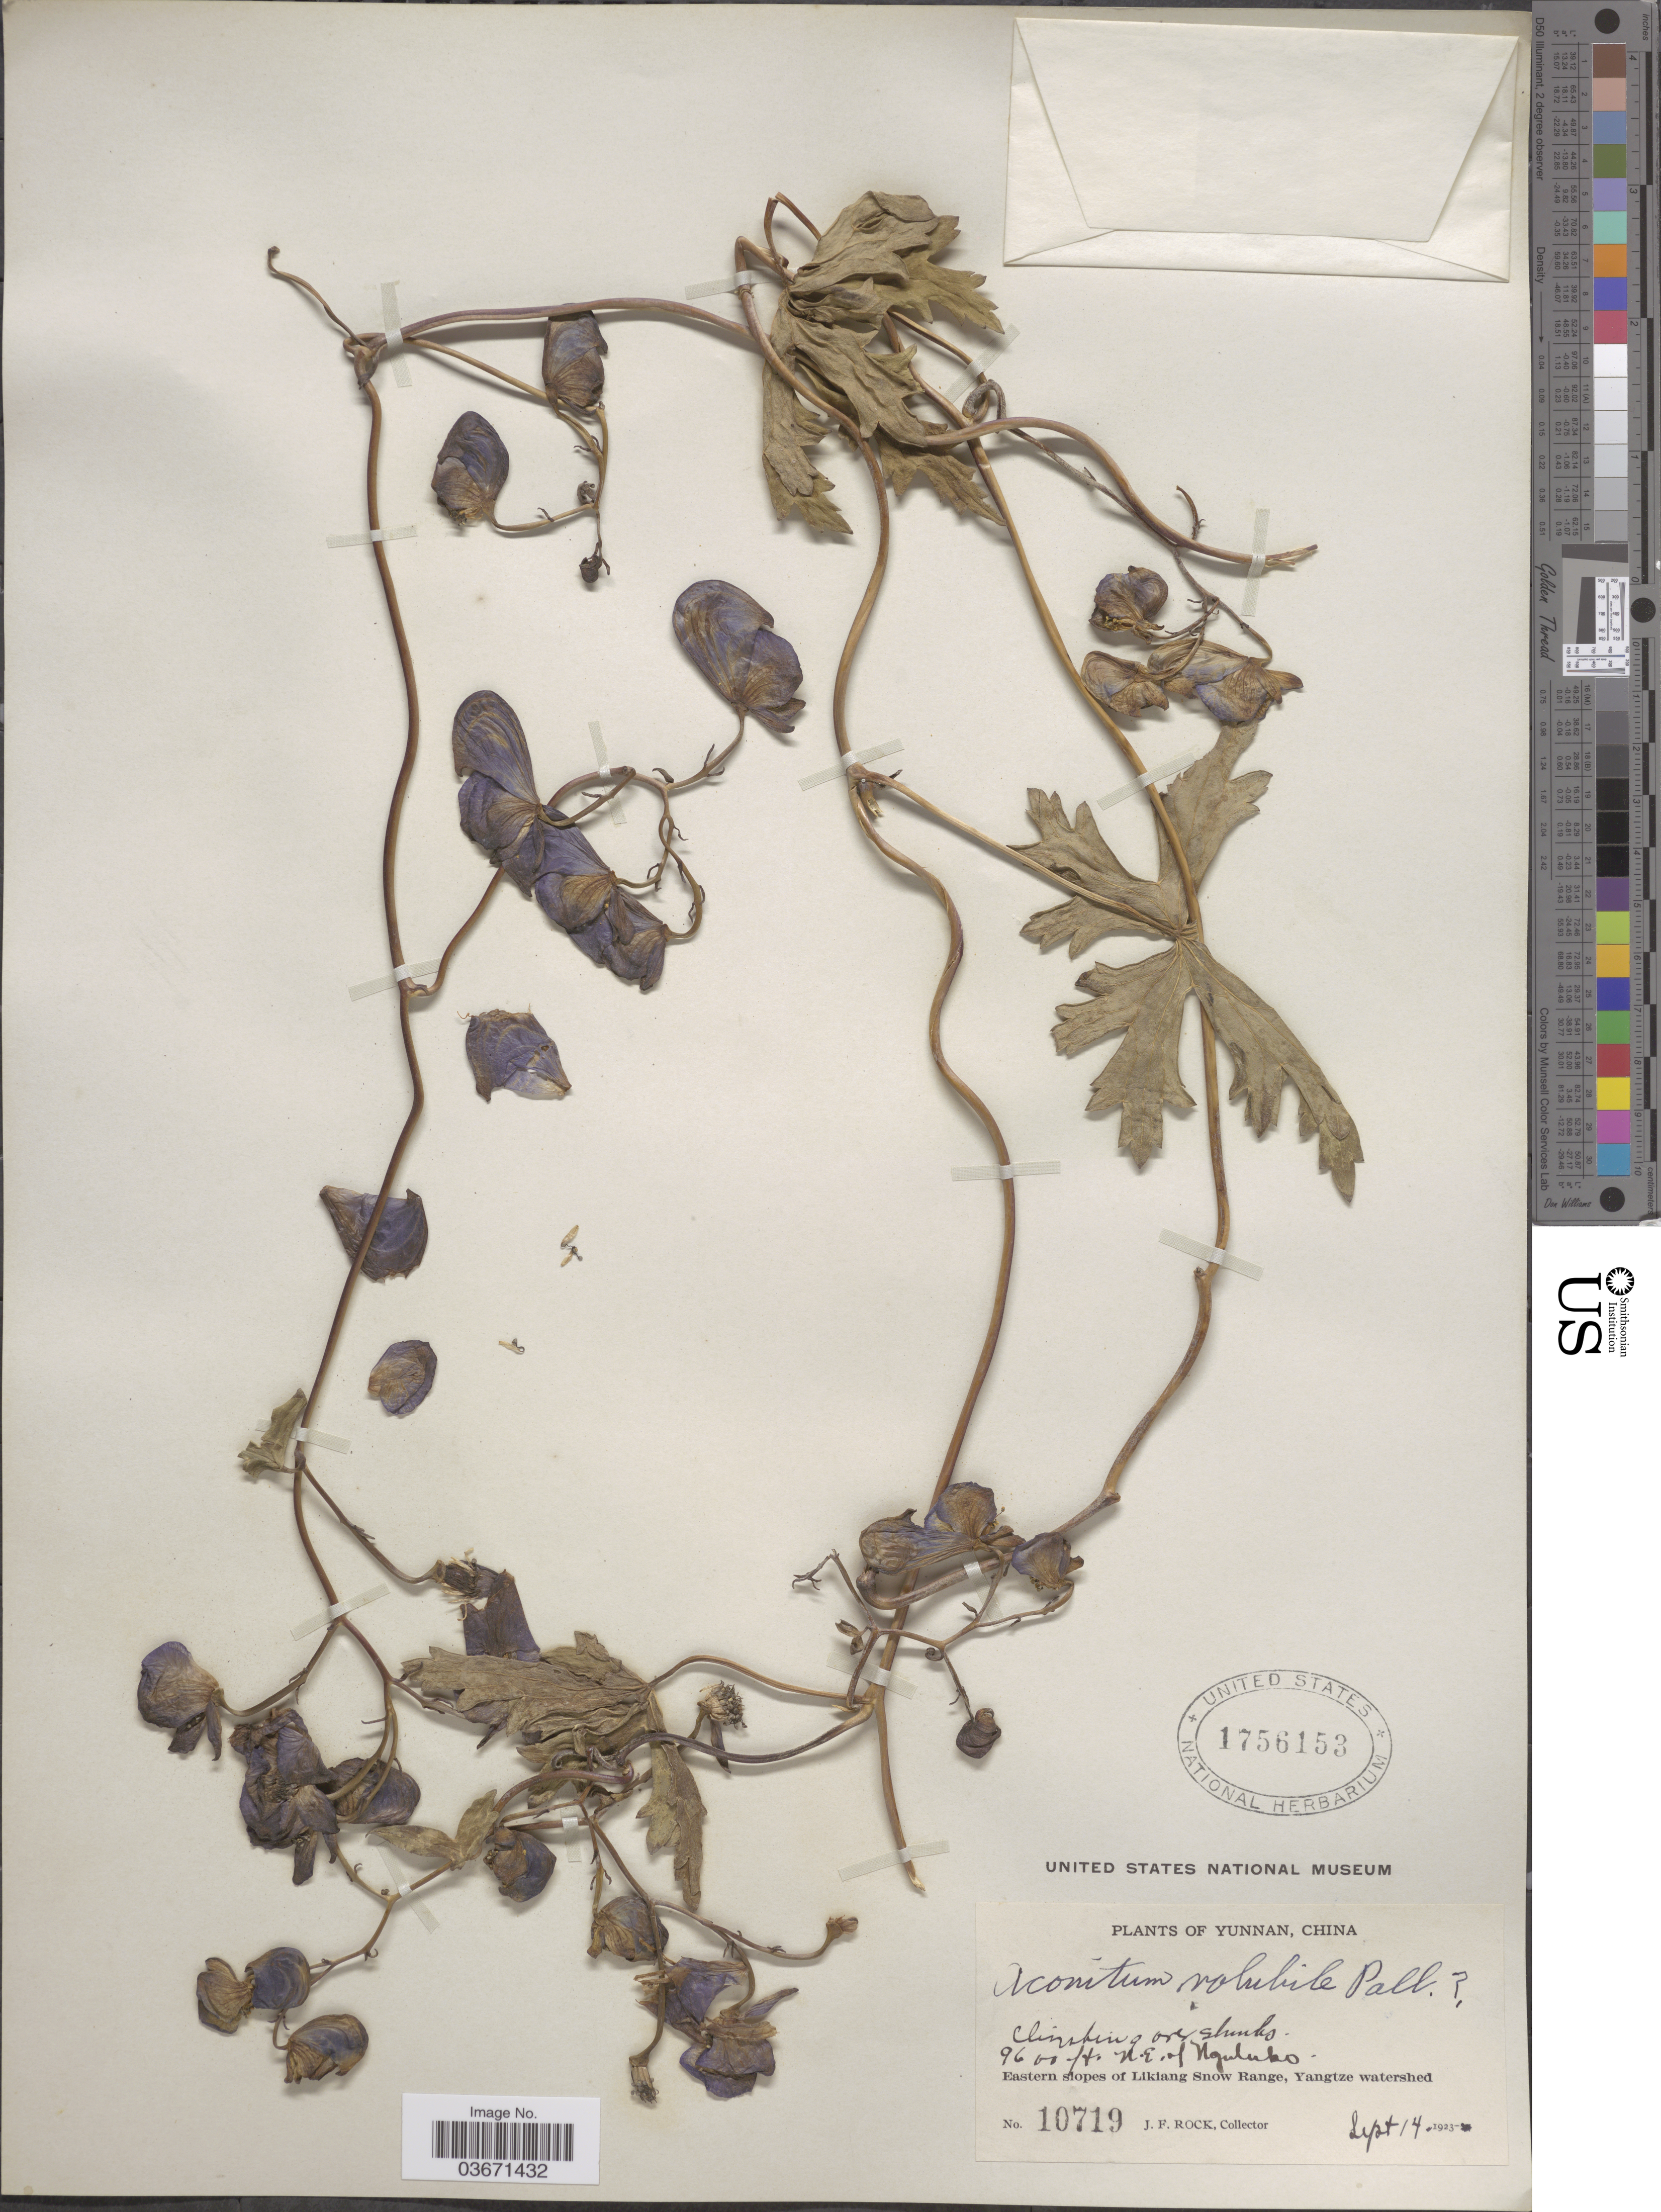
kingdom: Plantae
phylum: Tracheophyta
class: Magnoliopsida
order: Ranunculales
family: Ranunculaceae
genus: Aconitum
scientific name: Aconitum volubile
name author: Pall. ex Koelle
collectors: J. Rock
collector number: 10719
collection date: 1923-09-14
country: China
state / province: Yunnan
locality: NE. of Nguluko. Eastern slopes of Likiang Snow Range, Yangtze watershed.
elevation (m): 2926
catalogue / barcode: US 1756153